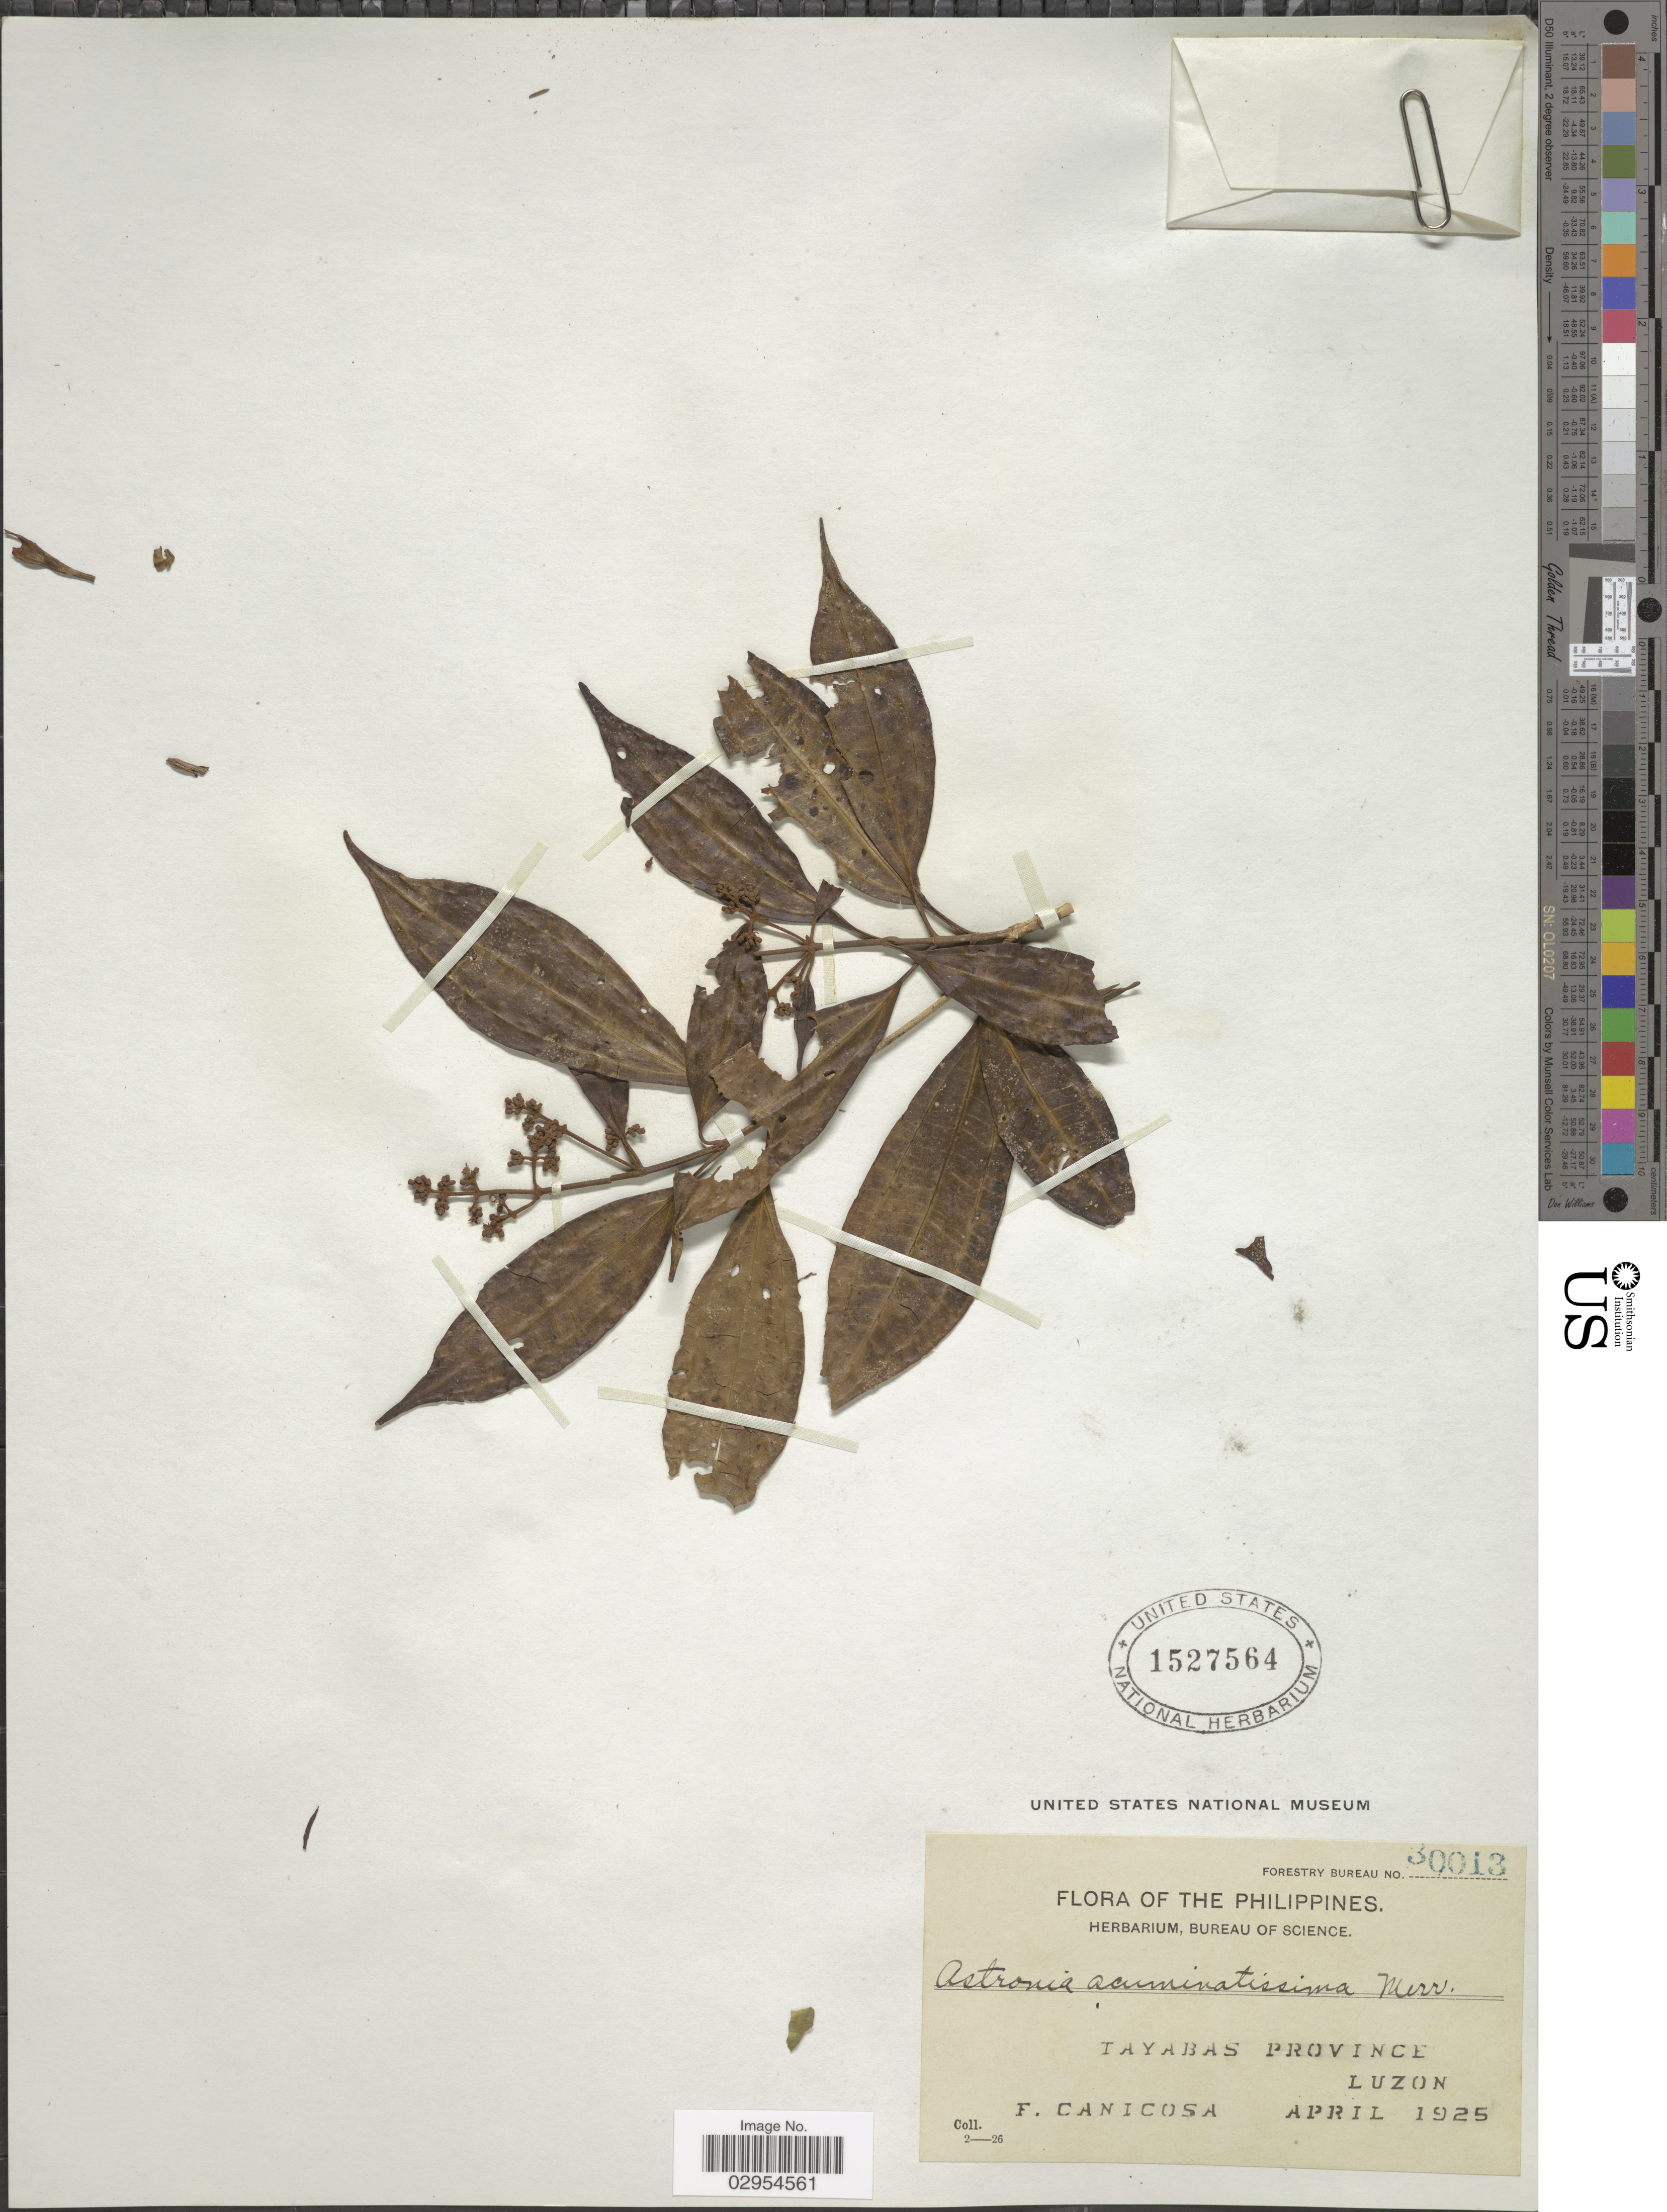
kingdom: Plantae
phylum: Tracheophyta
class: Magnoliopsida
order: Myrtales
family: Melastomataceae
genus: Astronia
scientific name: Astronia acuminatissima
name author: Merr.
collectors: F. Canicosa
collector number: Forestry Bureau 30013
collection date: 1925-04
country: Philippines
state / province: Calabarzon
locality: Tayabas Province. Luzon.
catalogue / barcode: US 1527564